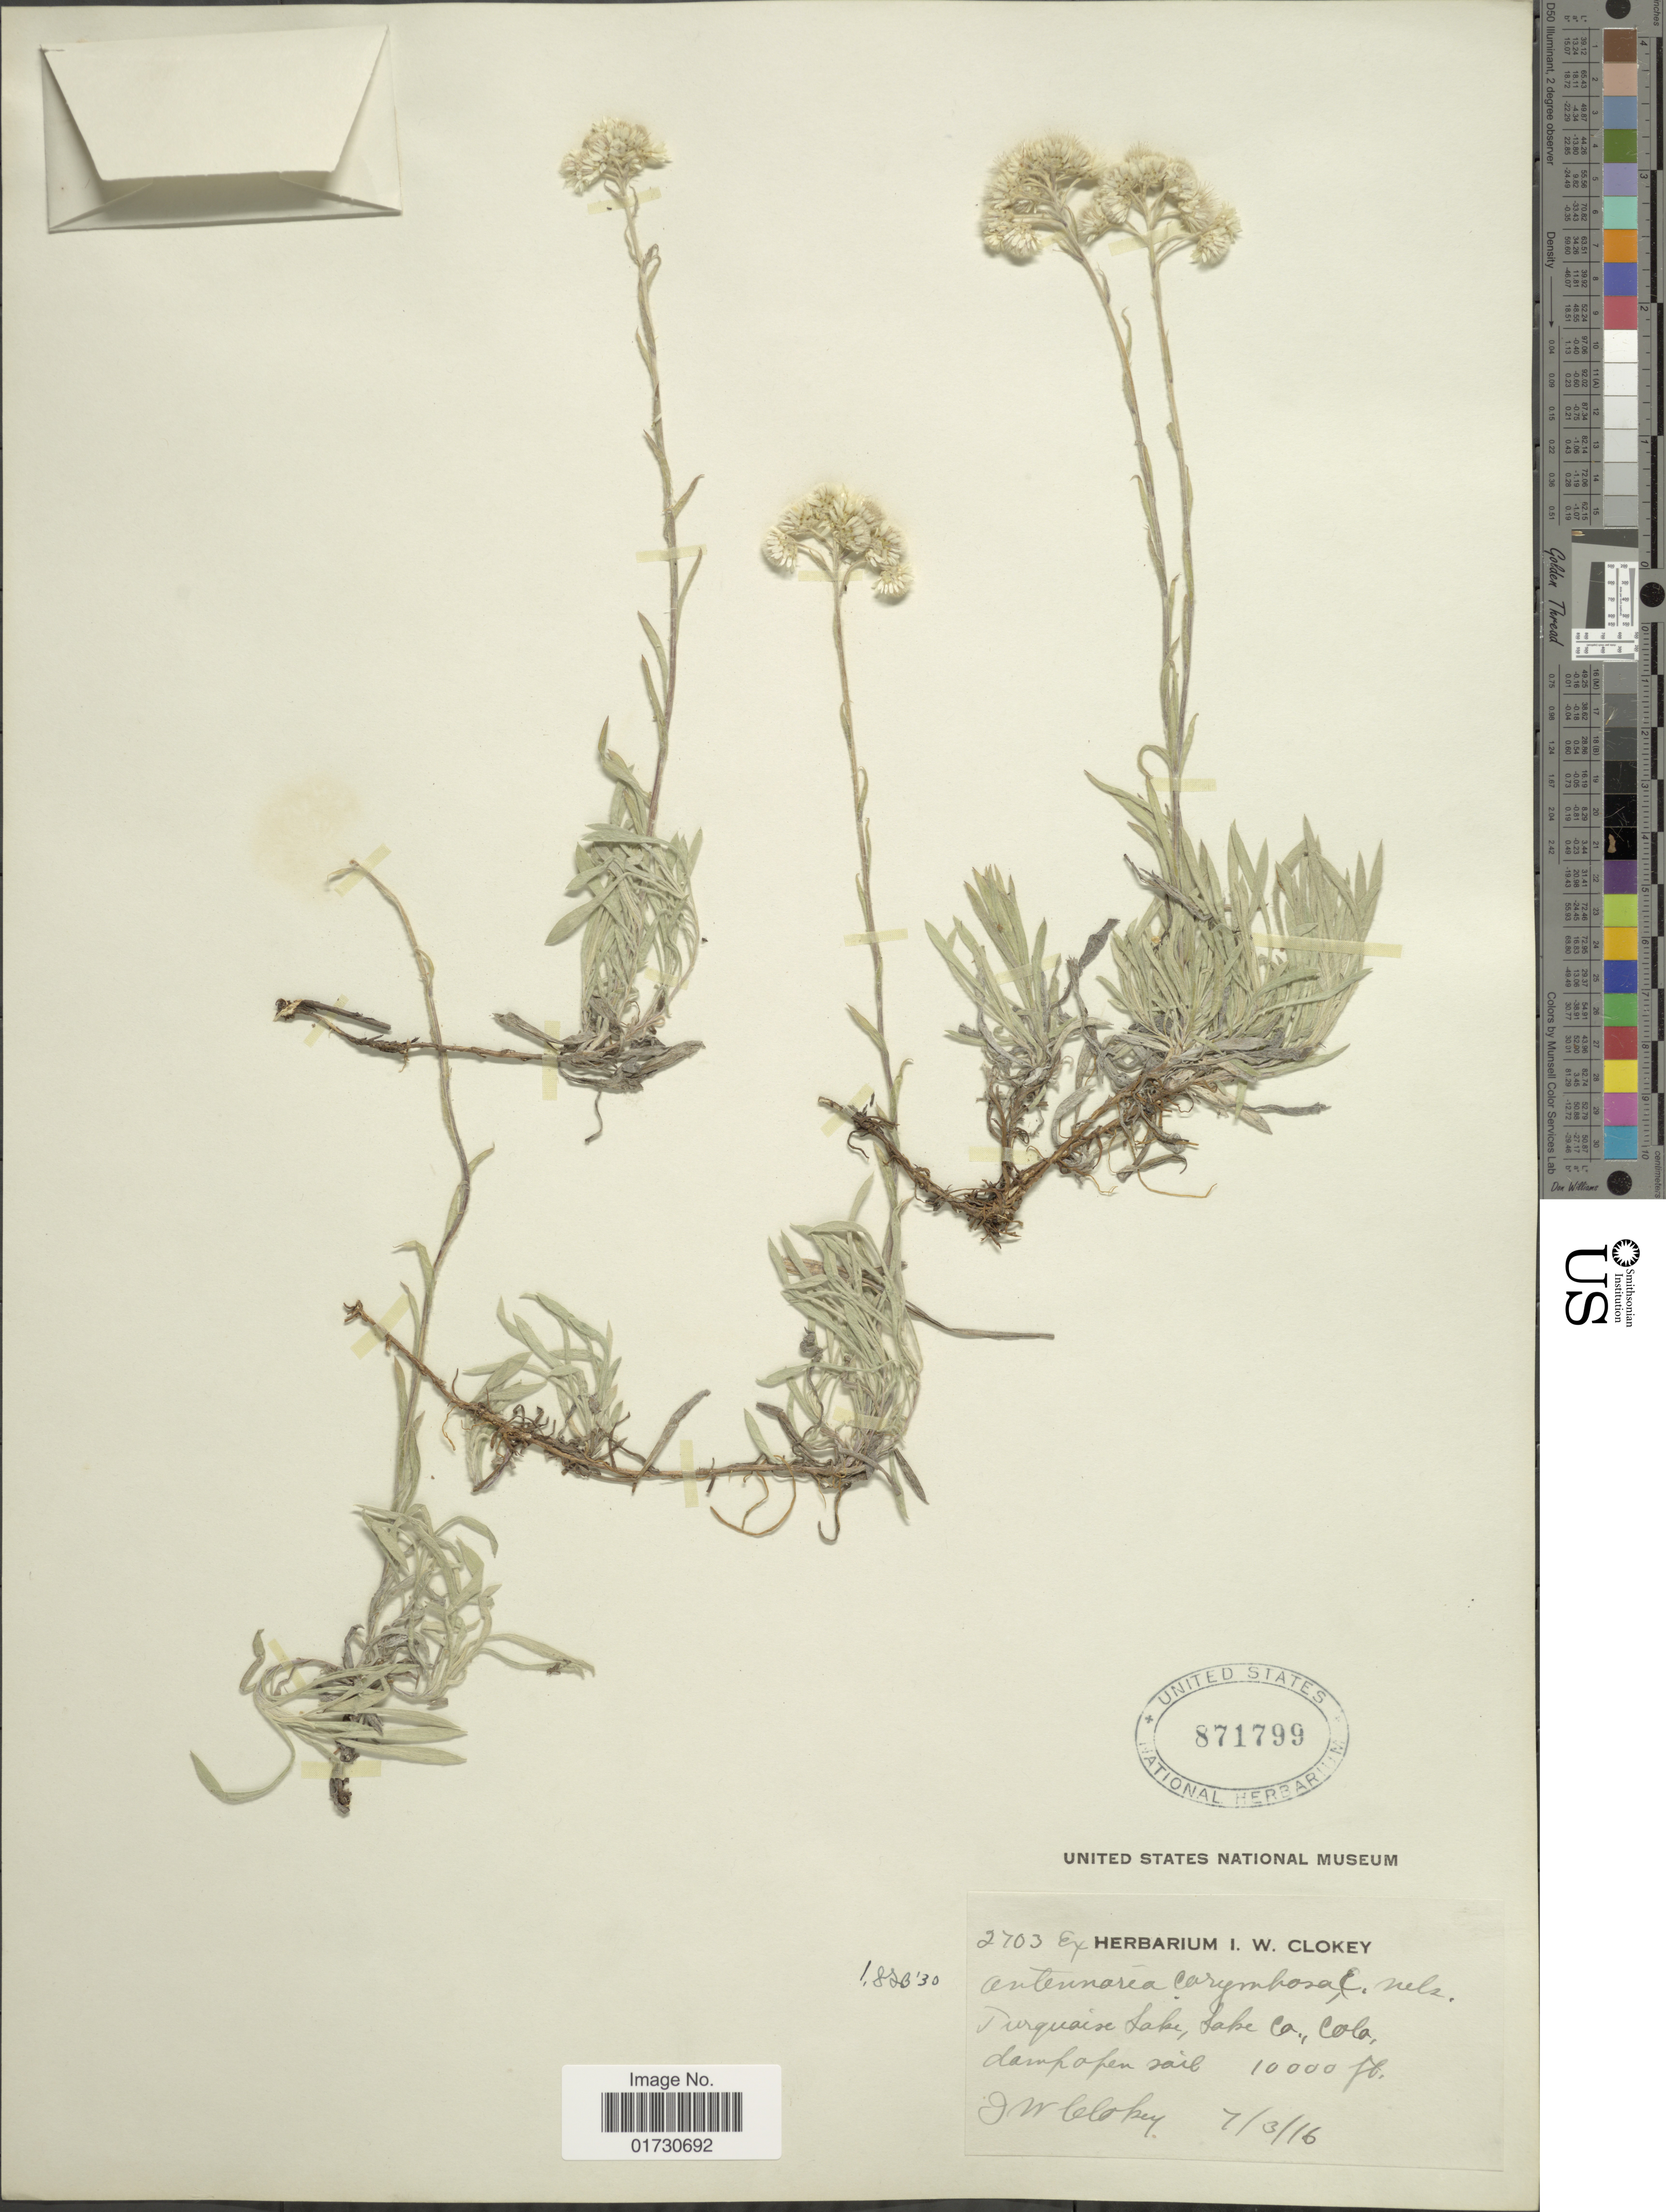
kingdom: Plantae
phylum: Tracheophyta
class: Magnoliopsida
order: Asterales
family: Asteraceae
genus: Antennaria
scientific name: Antennaria corymbosa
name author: E.E. Nelson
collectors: I. W. Clokey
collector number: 2703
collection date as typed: Transcribed d/m/y: 3/7/16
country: United States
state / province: Colorado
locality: Turquaise Lake, Lake Co., Colo.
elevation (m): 3048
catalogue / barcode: US 871799